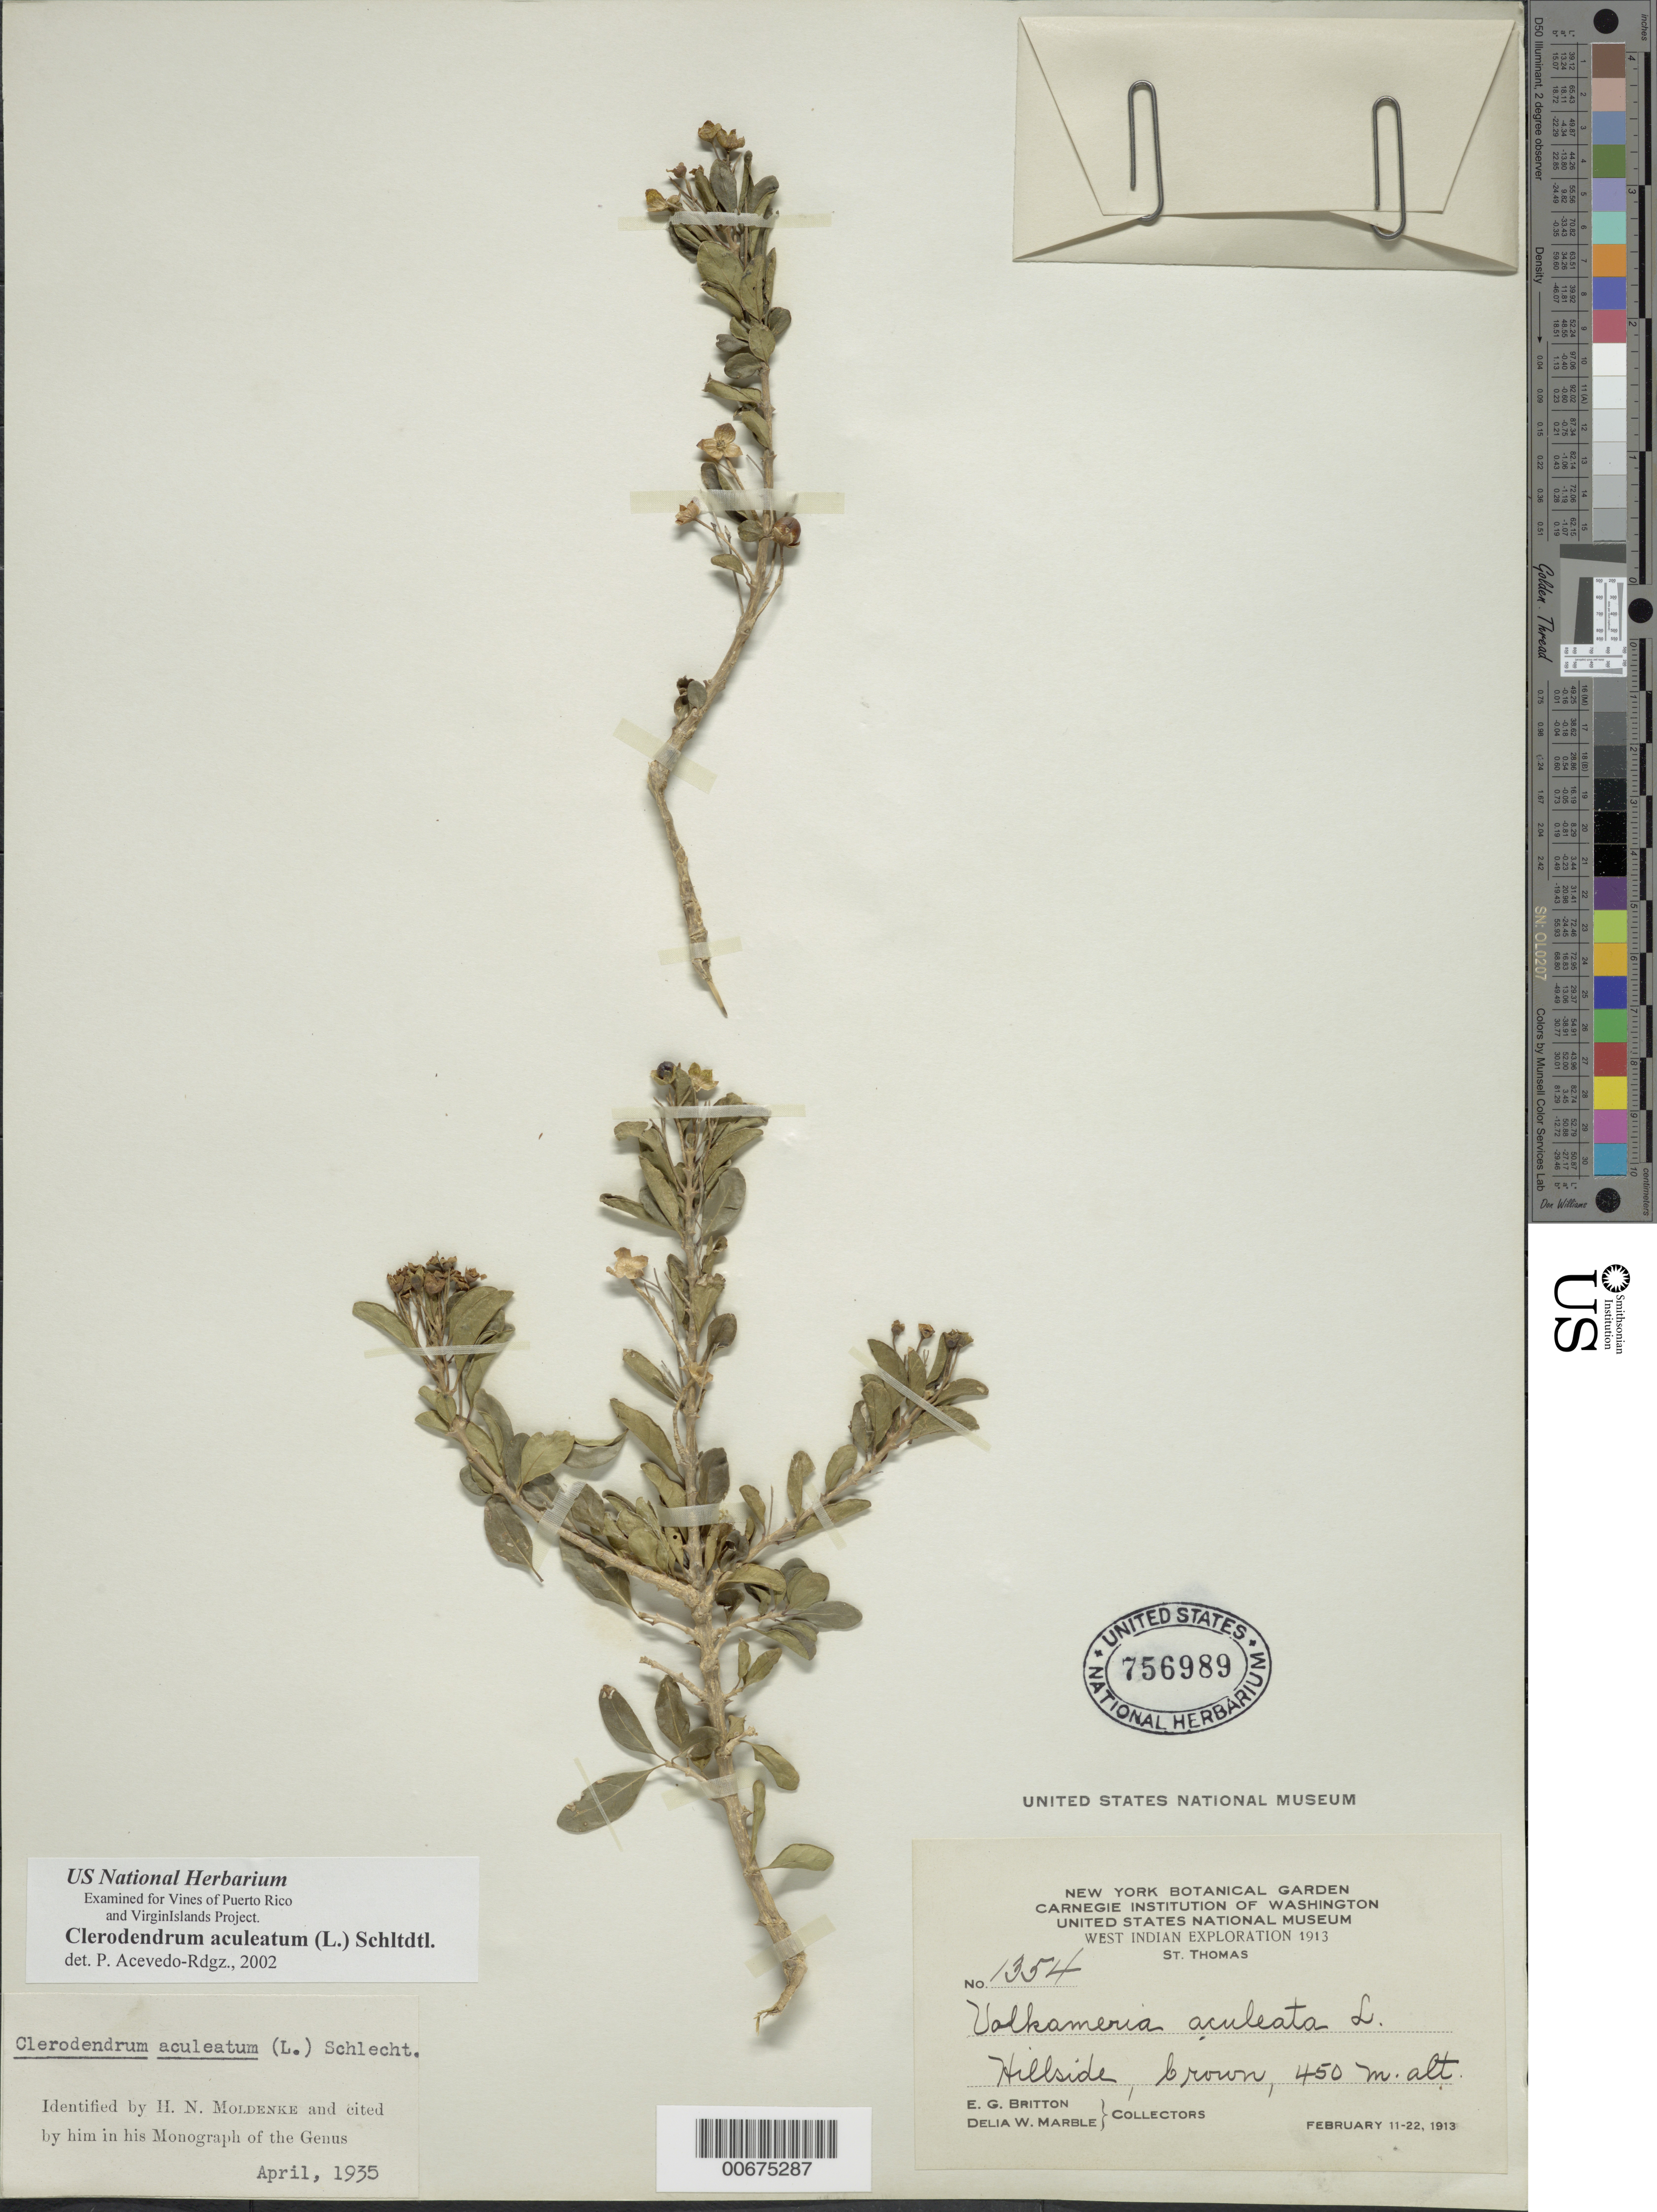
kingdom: Plantae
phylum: Tracheophyta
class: Magnoliopsida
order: Lamiales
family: Lamiaceae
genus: Clerodendrum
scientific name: Clerodendrum aculeatum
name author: (L.) Schltdl.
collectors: E. G. Britton & D. W. Marble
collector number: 1354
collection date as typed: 11 Feb 1913 to 22 Feb 1913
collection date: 1913-02-11/1913-02-22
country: U.S. Virgin Islands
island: St. Thomas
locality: St. Thomas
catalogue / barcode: US 756989